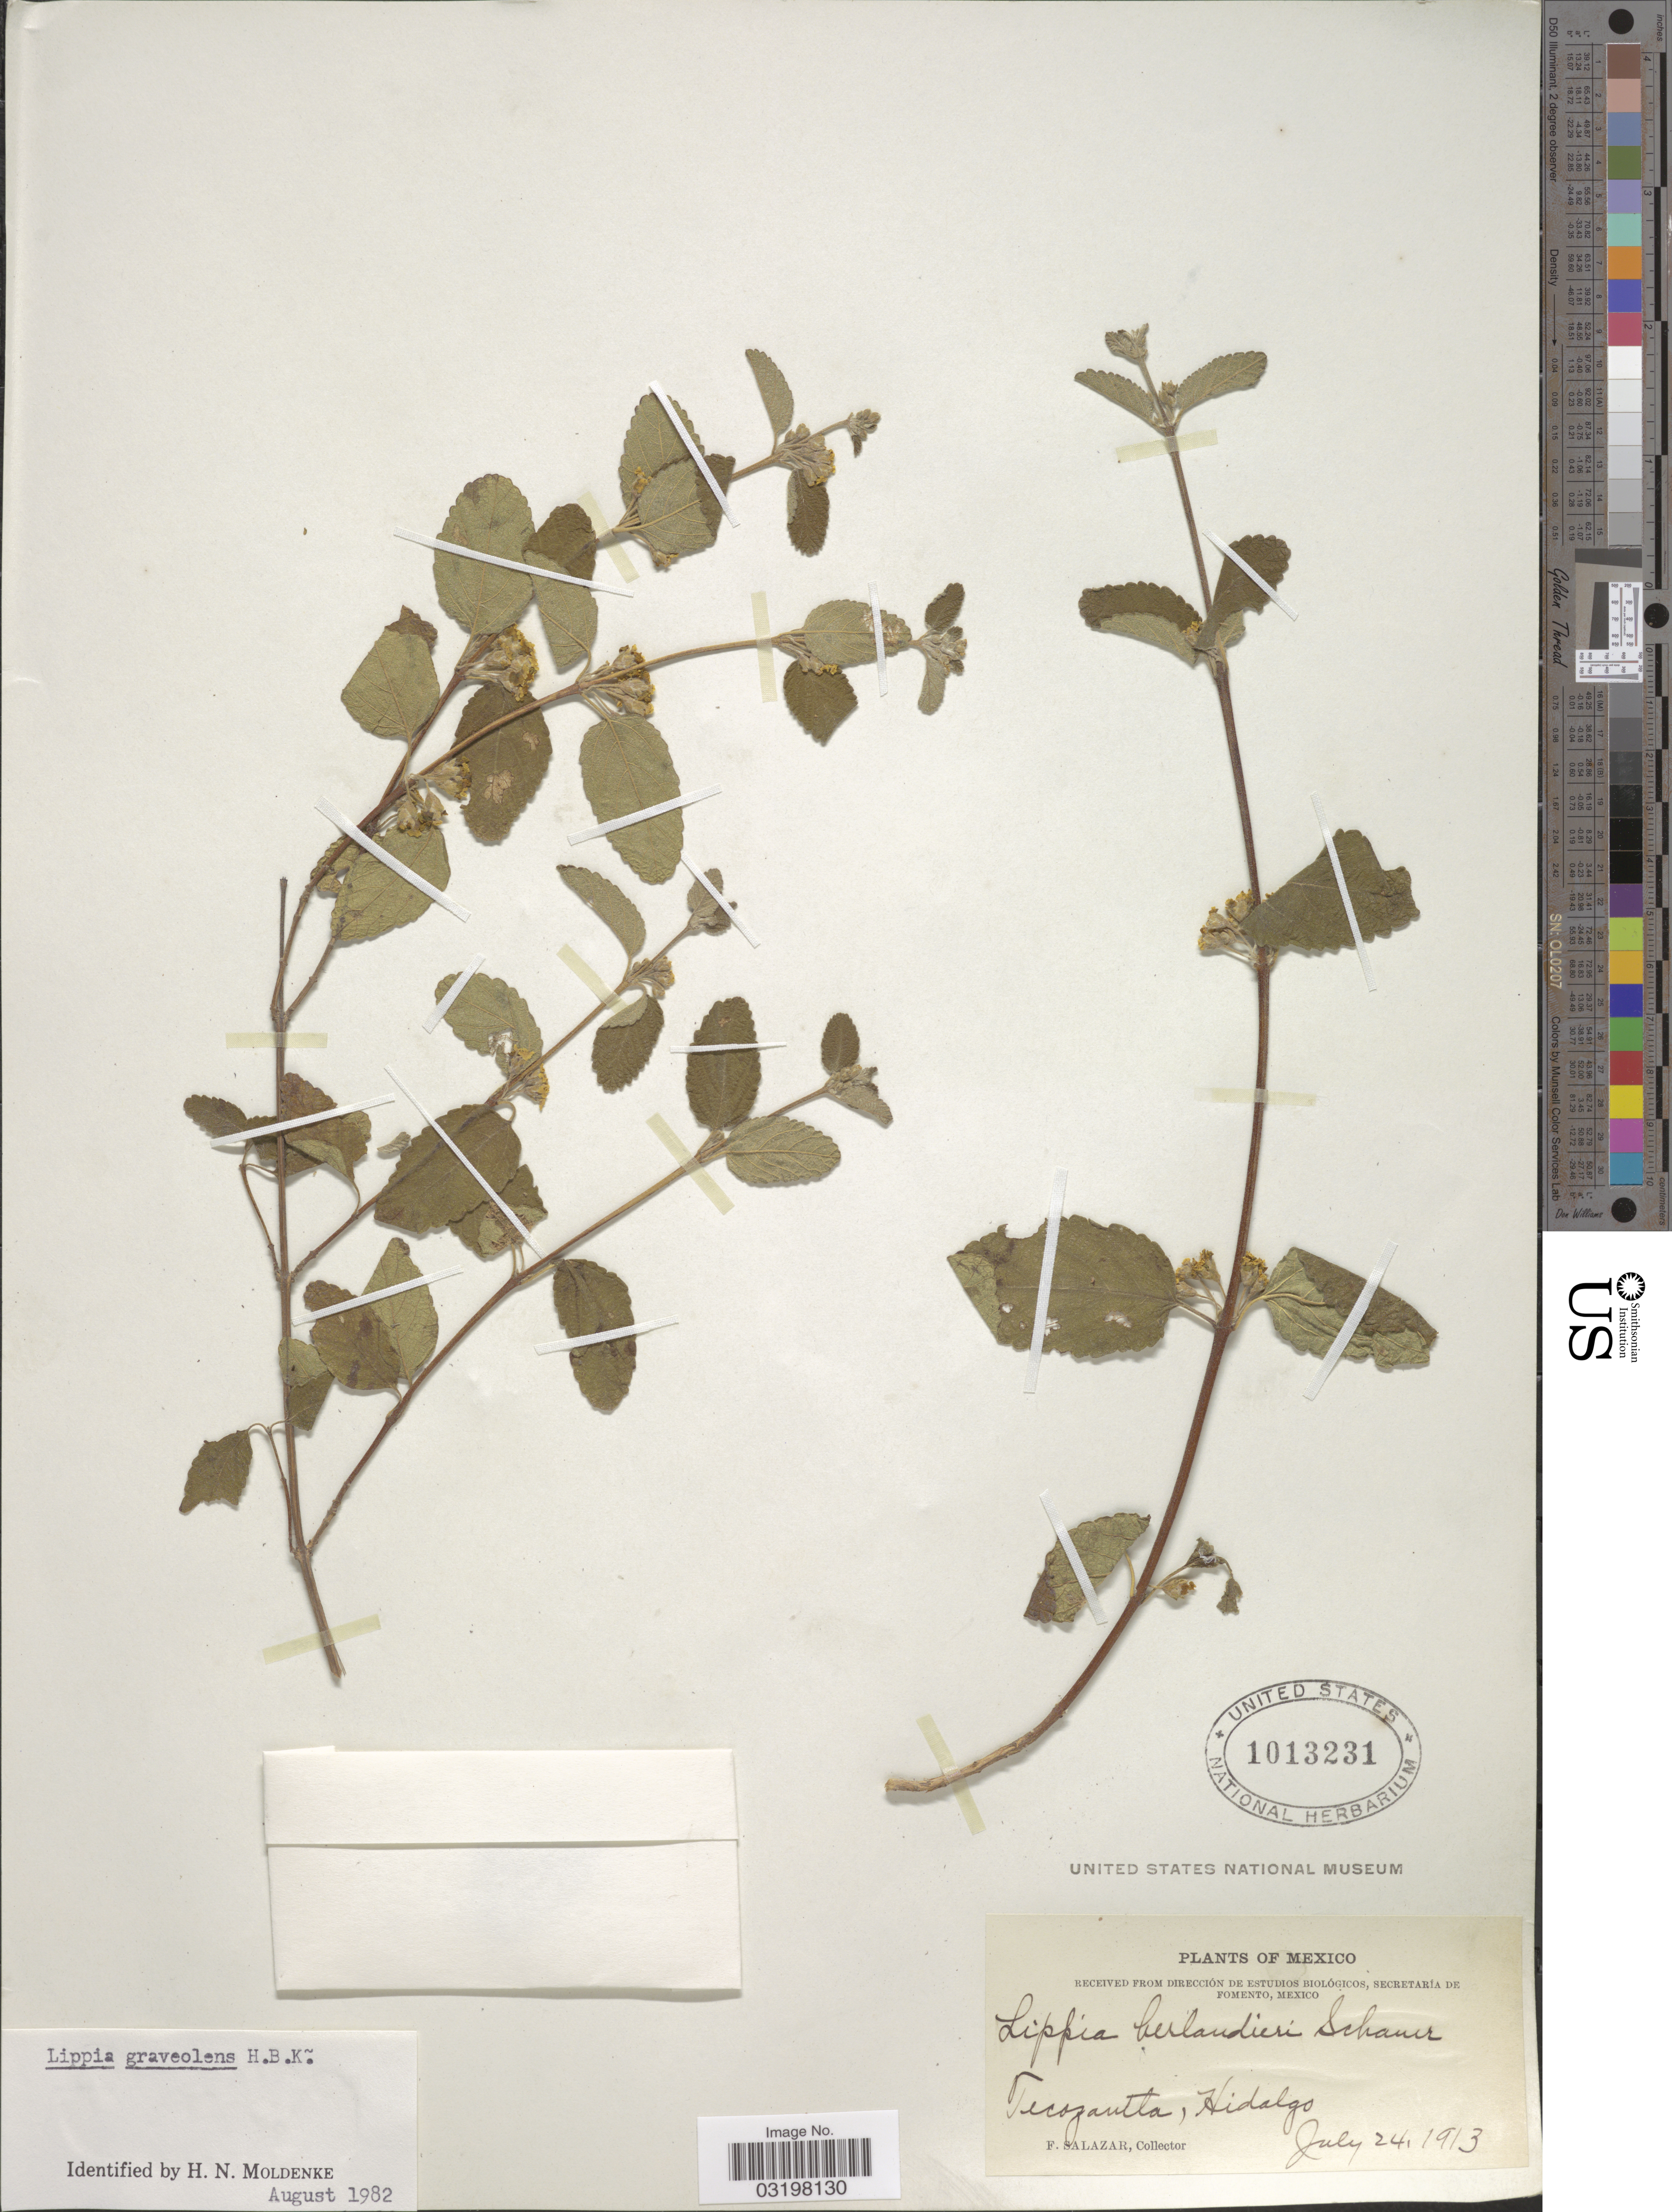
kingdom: Plantae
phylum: Tracheophyta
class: Magnoliopsida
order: Lamiales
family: Verbenaceae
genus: Lippia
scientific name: Lippia graveolens f. graveolens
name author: Kunth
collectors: F. Salazar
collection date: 1913-07-24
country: Mexico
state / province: Hidalgo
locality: Tecozautla.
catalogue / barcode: US 1013231